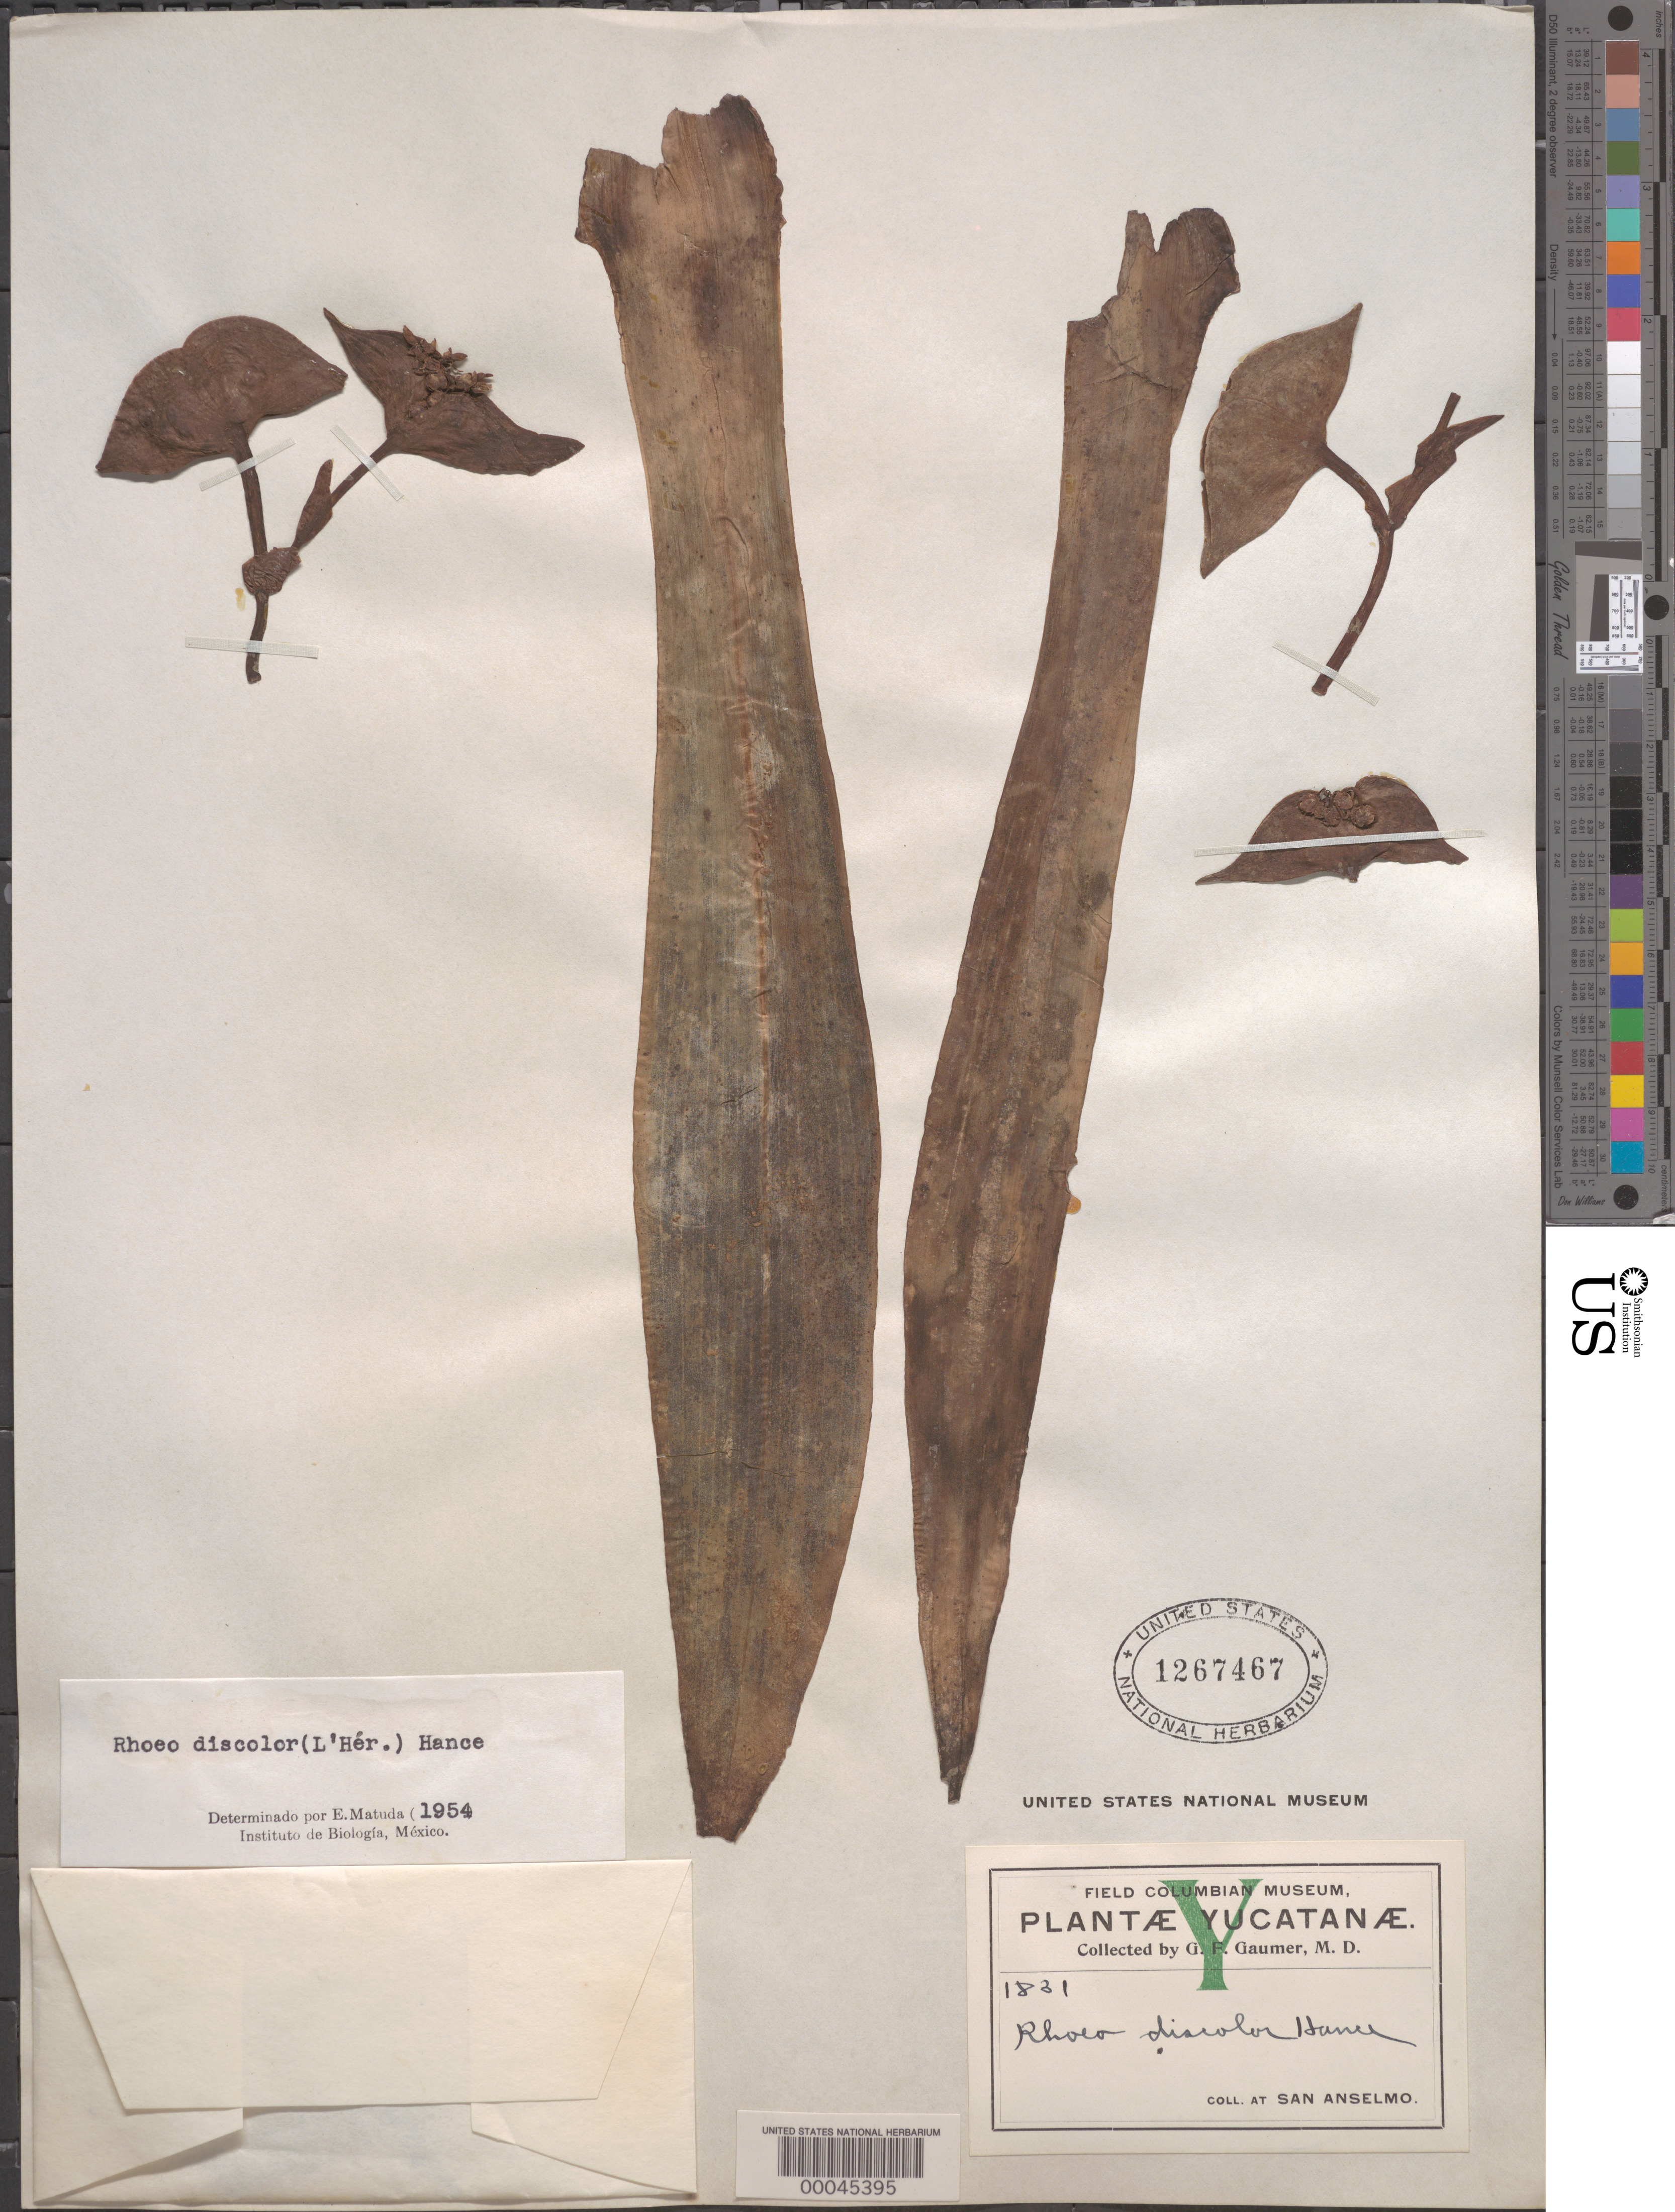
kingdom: Plantae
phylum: Tracheophyta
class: Liliopsida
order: Commelinales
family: Commelinaceae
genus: Tradescantia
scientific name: Tradescantia spathacea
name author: Sw.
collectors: G. F. Gaumer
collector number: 1831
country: Mexico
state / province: Yucatán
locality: San anselmo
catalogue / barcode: US 1267467